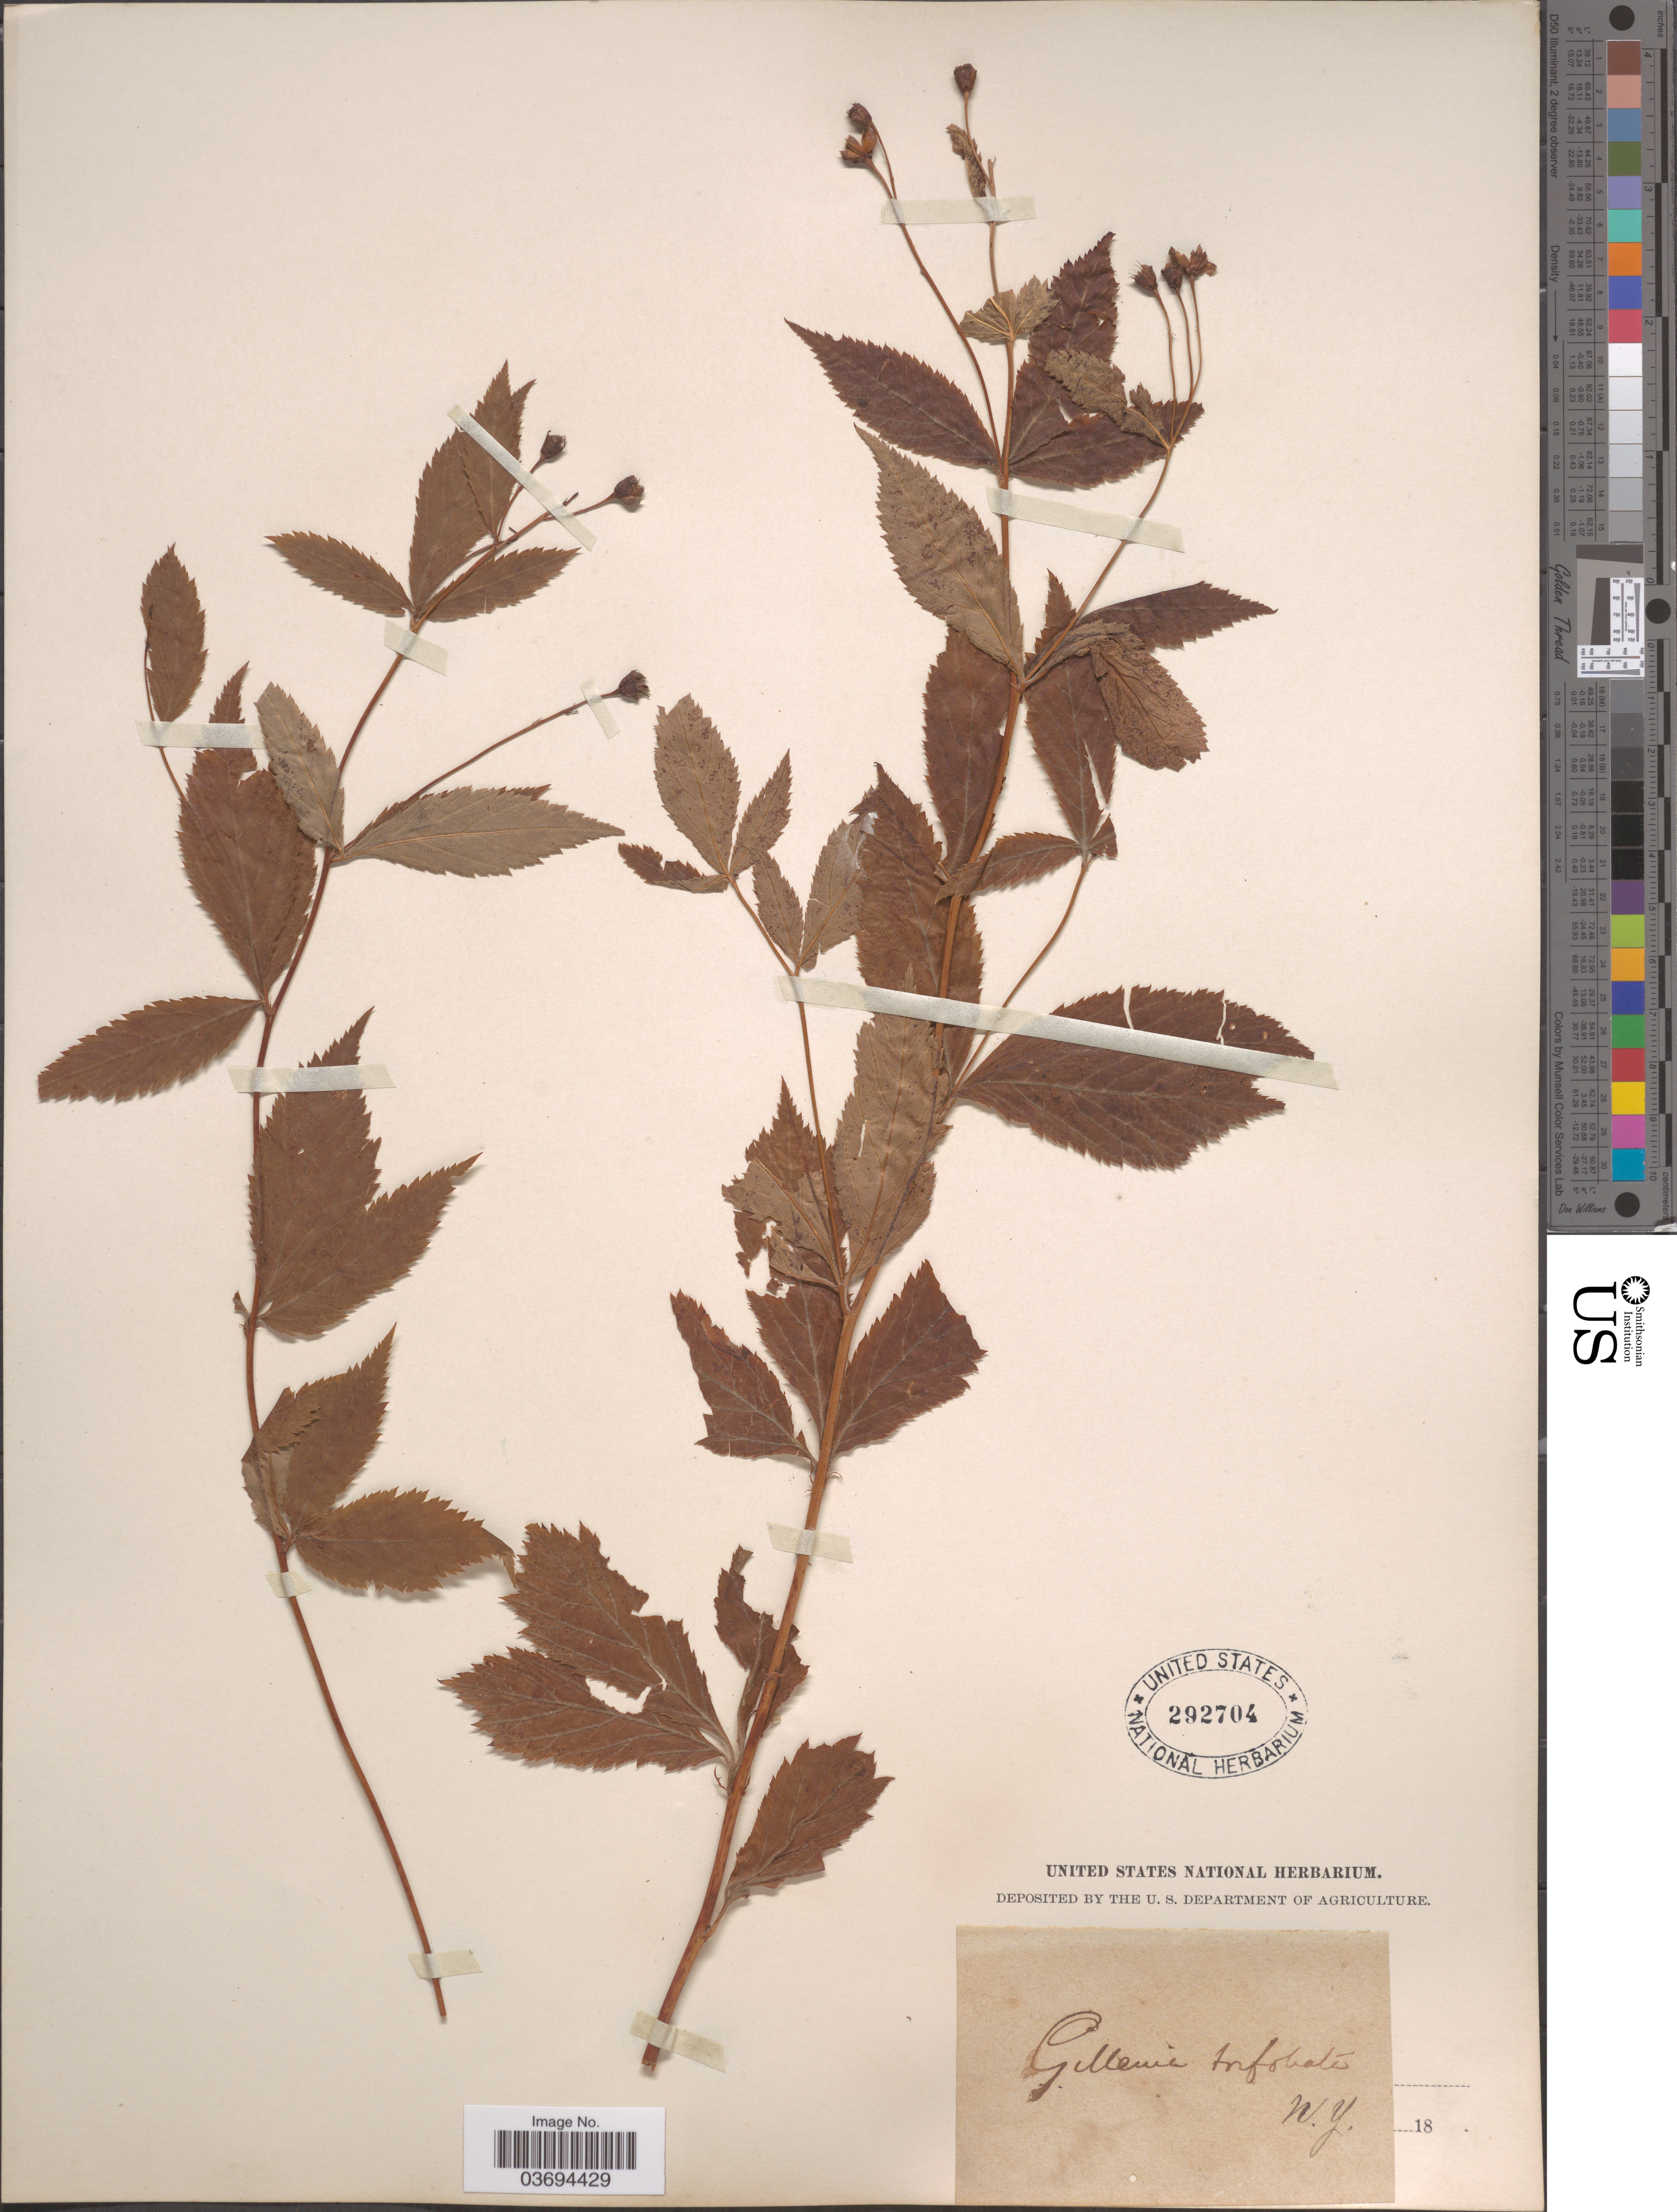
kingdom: Plantae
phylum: Tracheophyta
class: Magnoliopsida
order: Rosales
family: Rosaceae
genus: Gillenia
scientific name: Gillenia trifoliata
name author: (L.) Moench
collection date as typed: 18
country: United States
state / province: New York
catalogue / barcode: US 292704